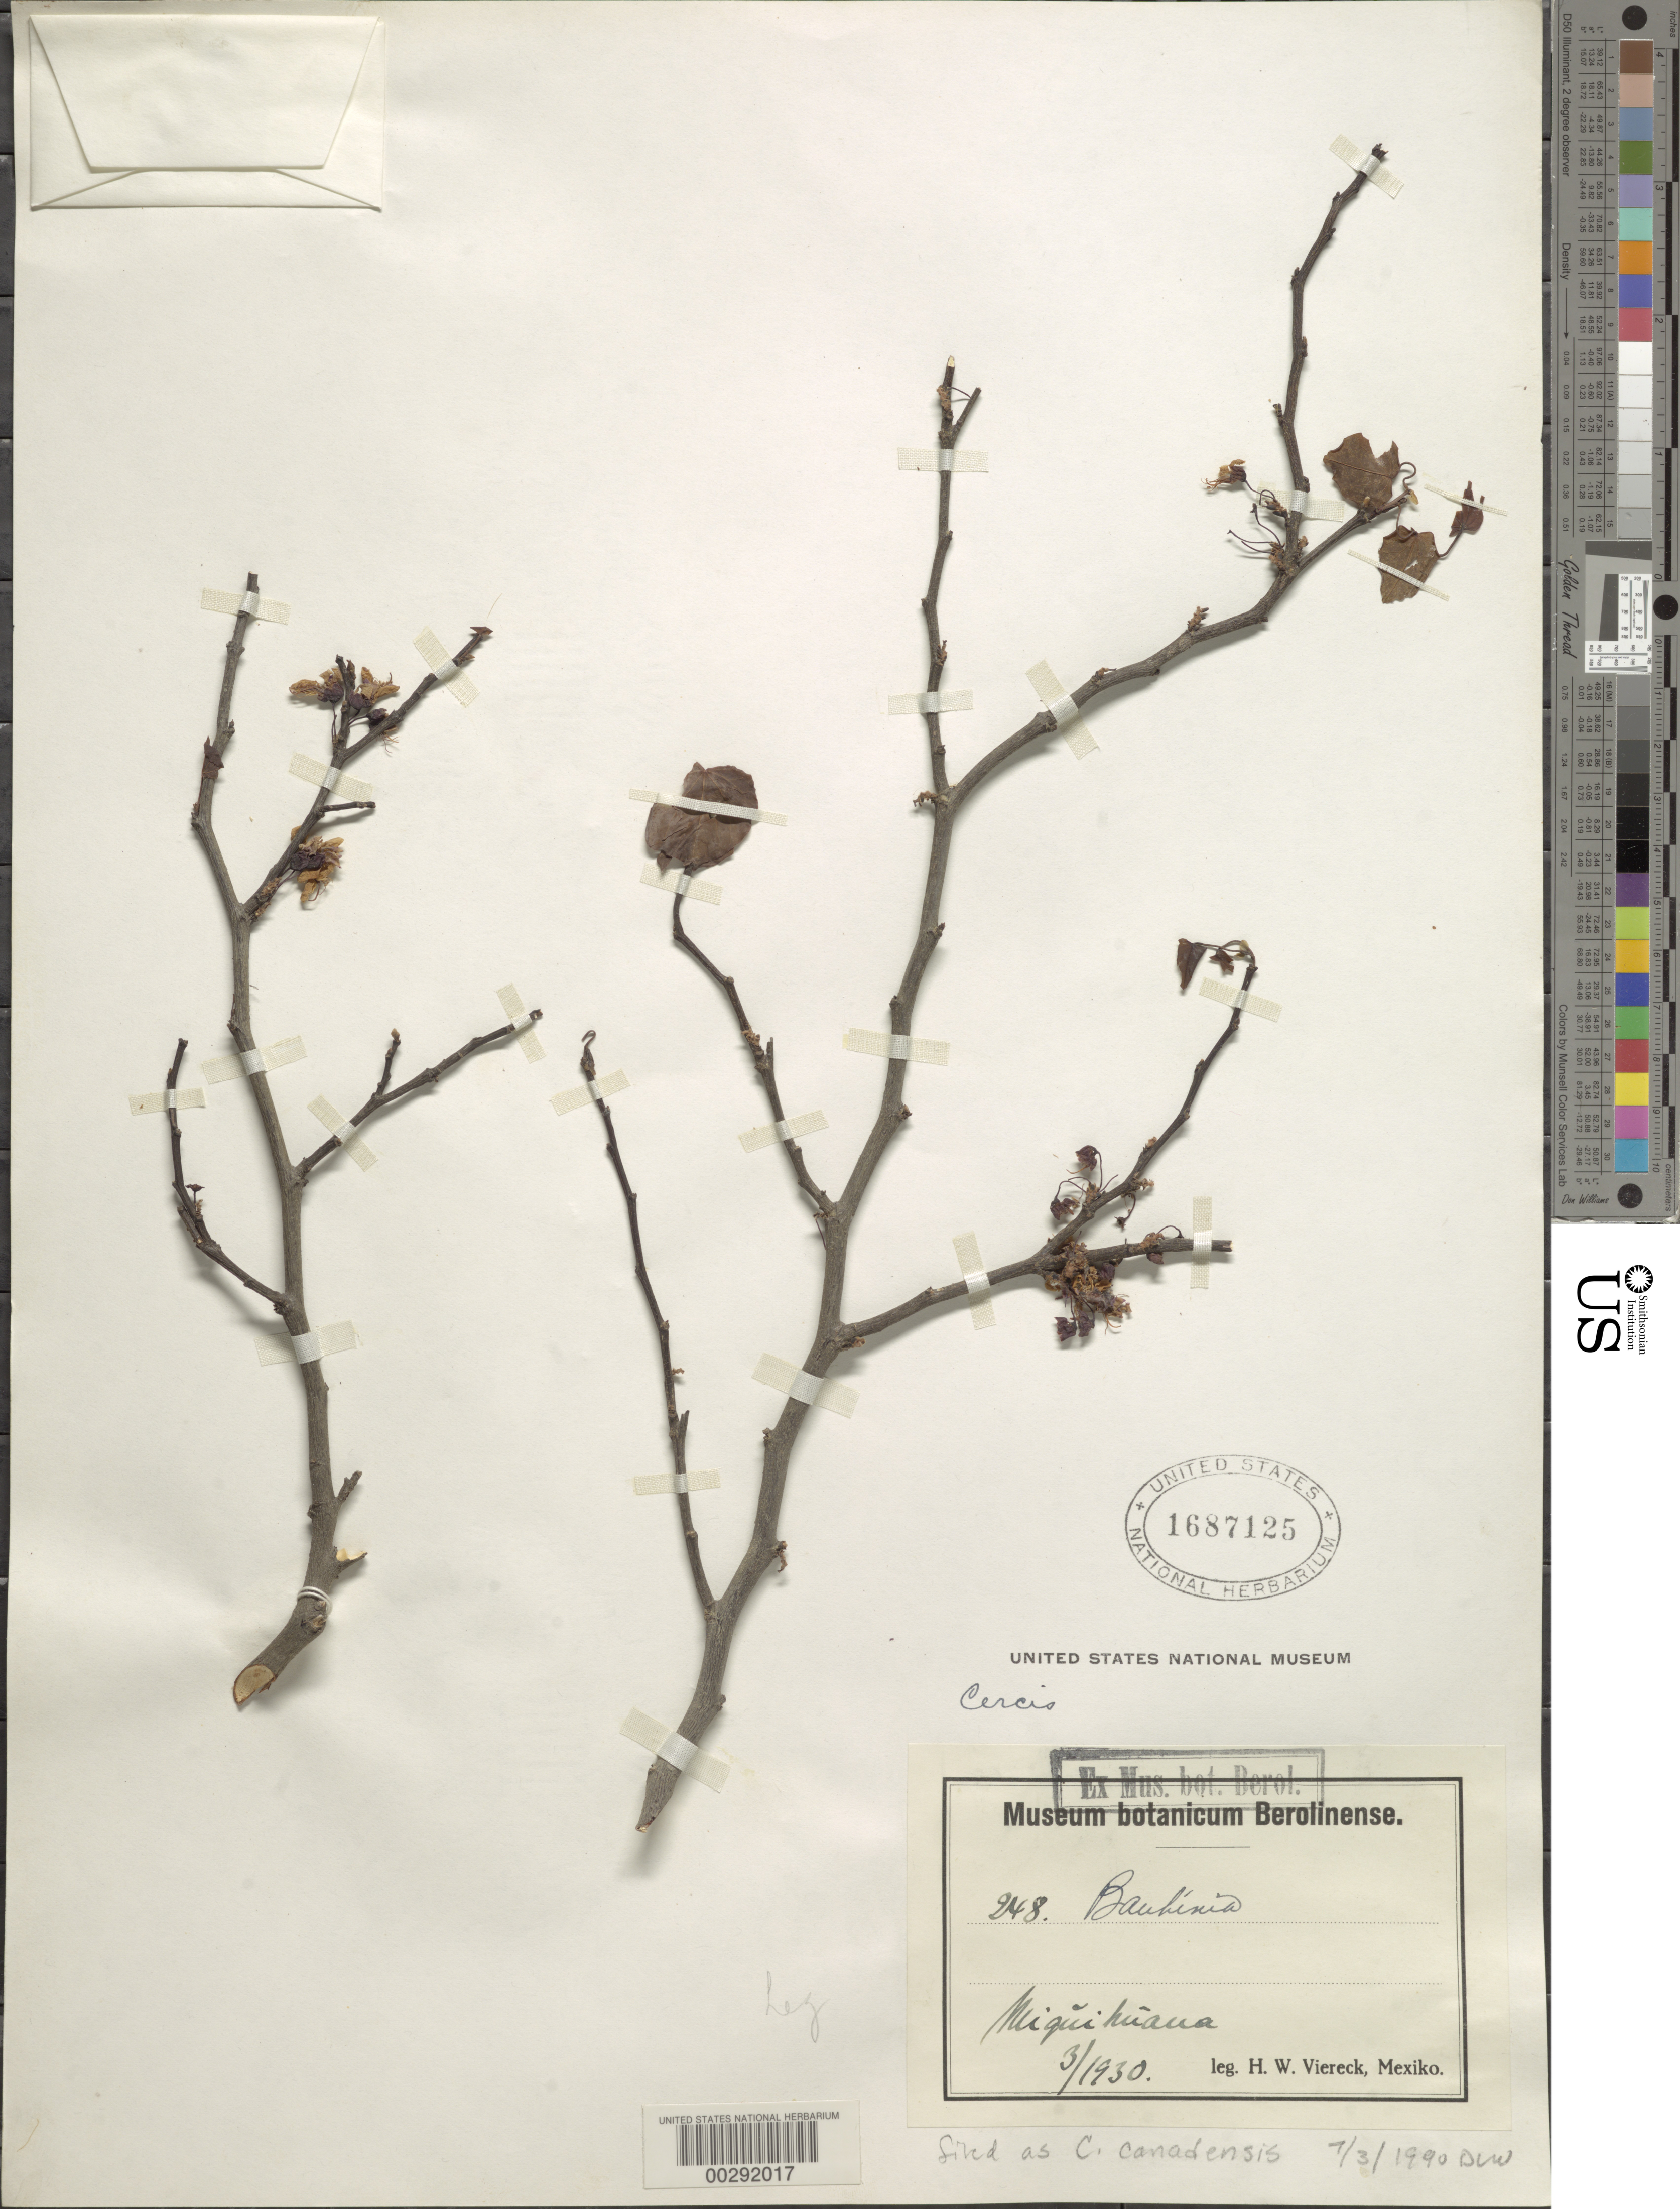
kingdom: Plantae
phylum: Tracheophyta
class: Magnoliopsida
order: Fabales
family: Fabaceae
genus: Cercis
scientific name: Cercis canadensis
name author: L.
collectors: H. W. Viereck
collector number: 248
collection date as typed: Mar 1930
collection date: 1930-03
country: Mexico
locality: Miquihana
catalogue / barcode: US 1687125